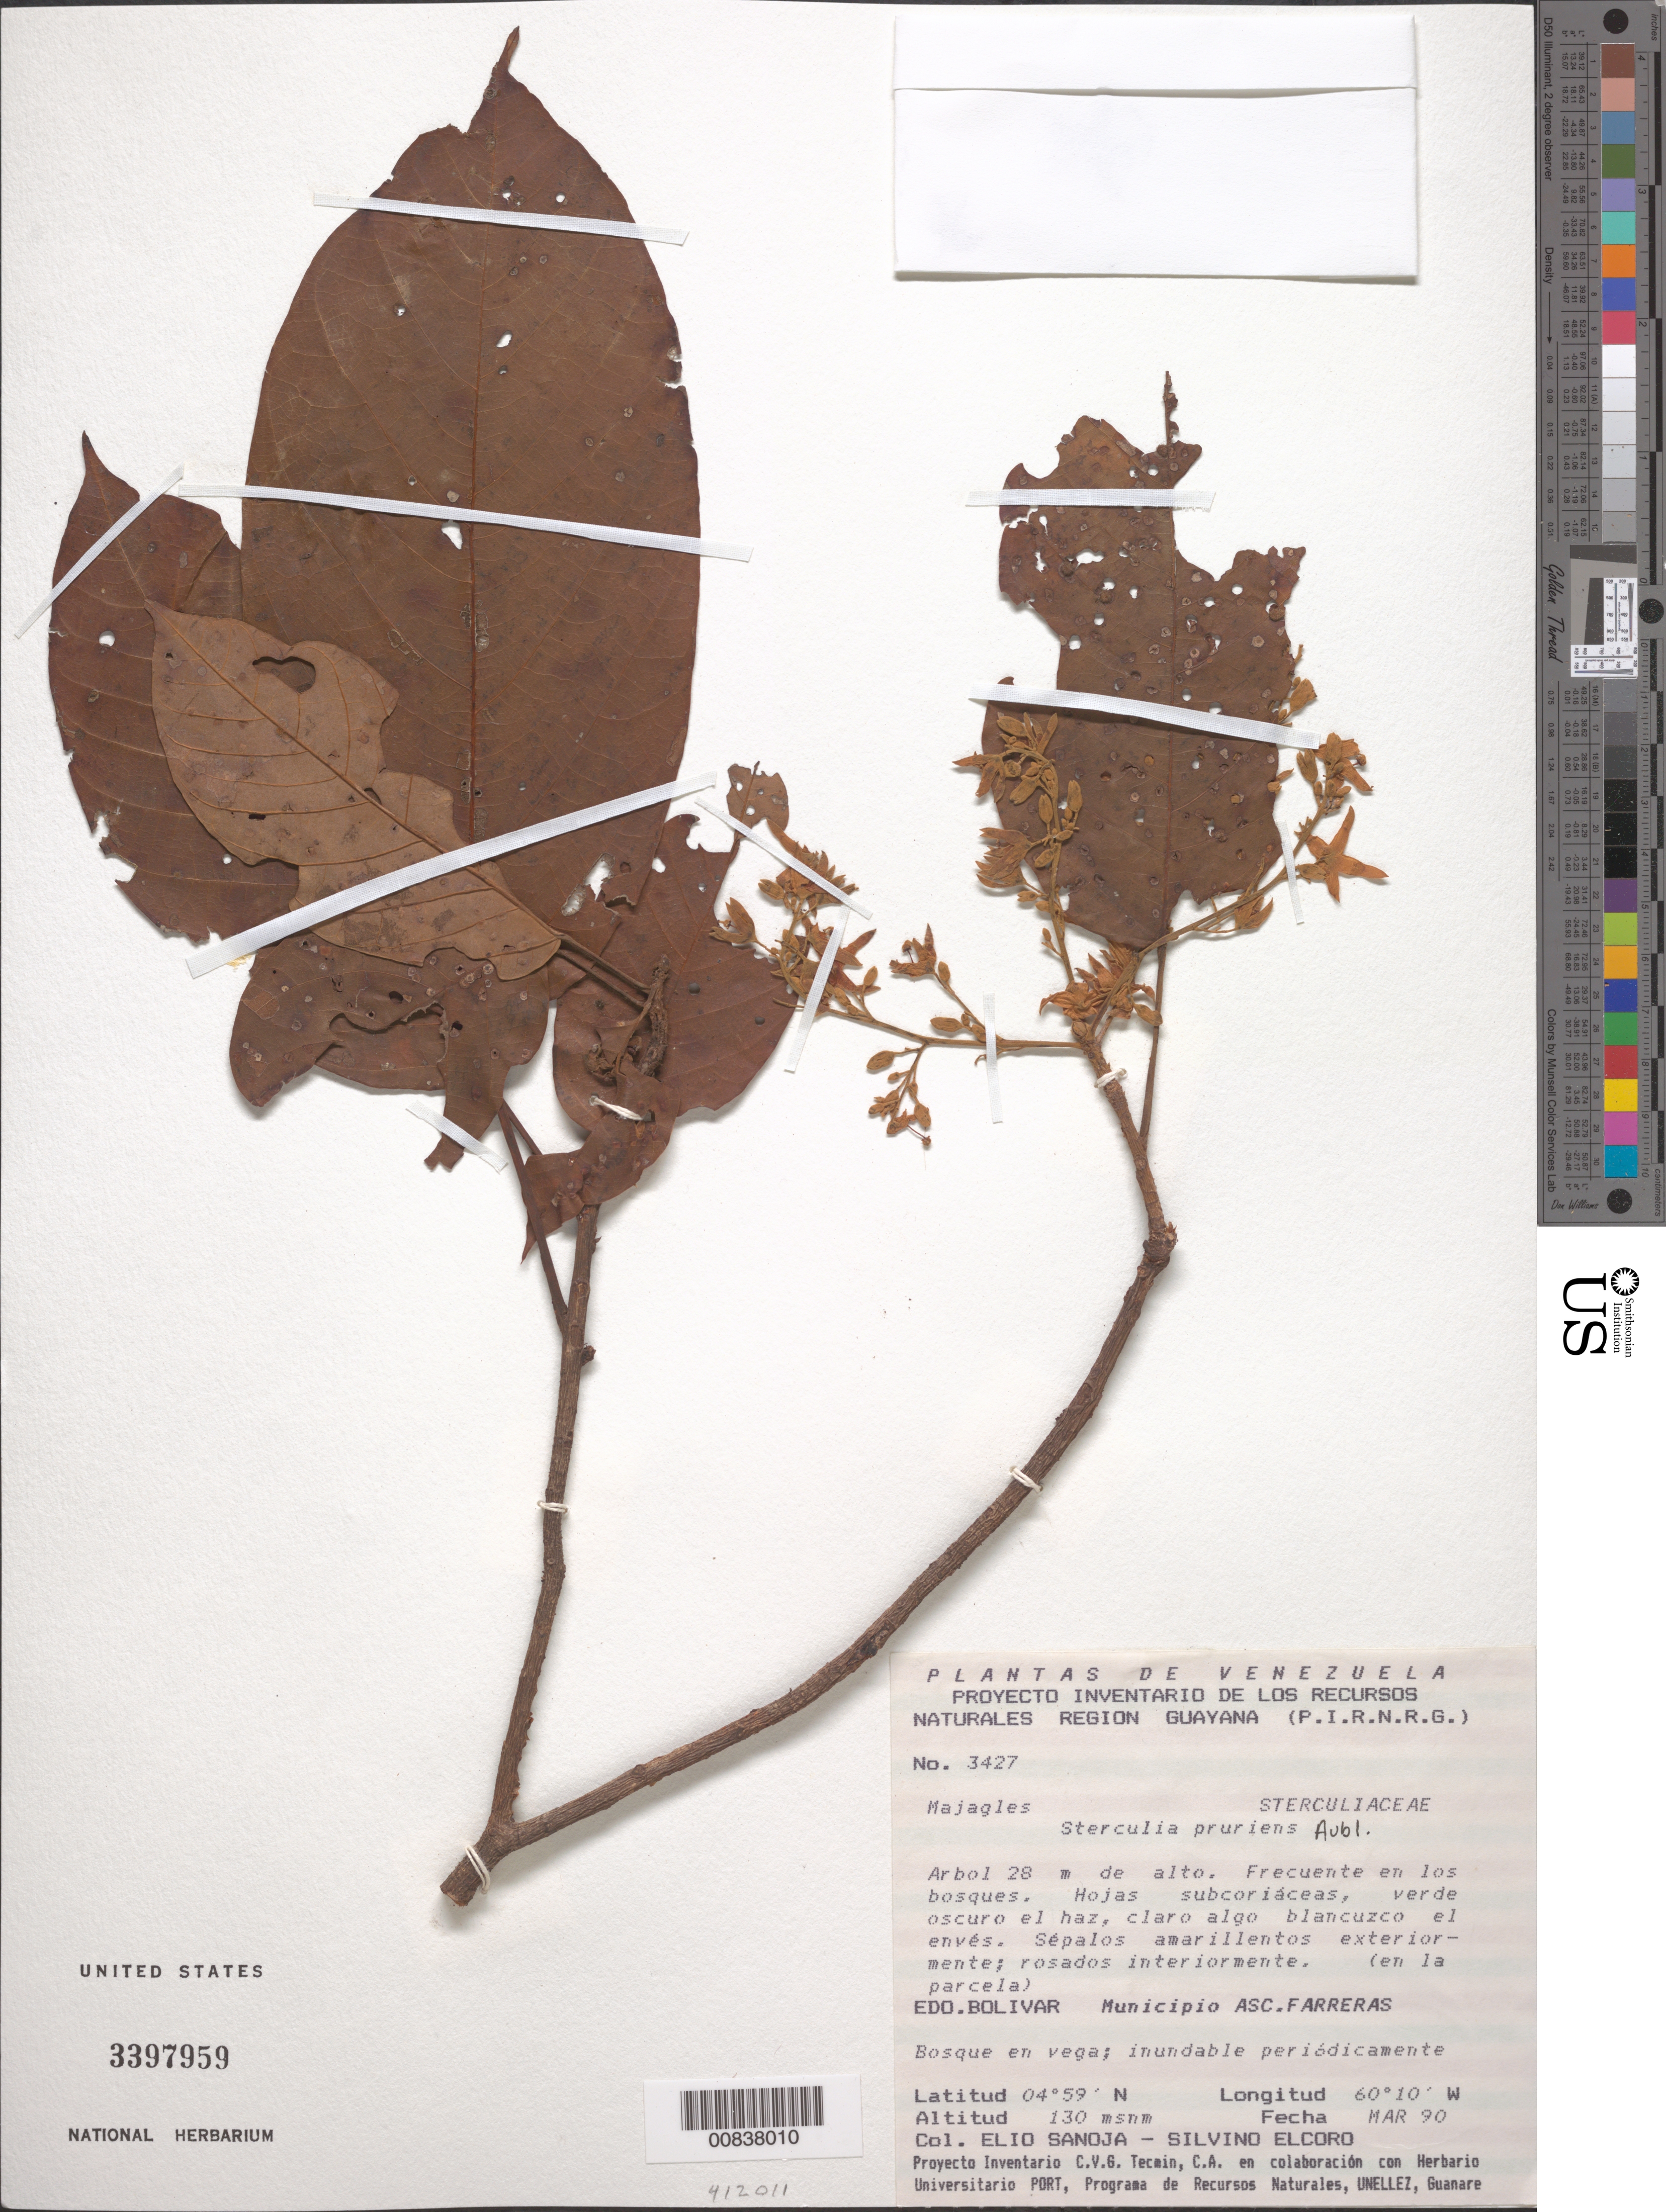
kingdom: Plantae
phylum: Tracheophyta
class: Magnoliopsida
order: Malvales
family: Malvaceae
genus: Sterculia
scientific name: Sterculia pruriens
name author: (Aubl.) K. Schum.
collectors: E. Sanoja & S. Elcoro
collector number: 3427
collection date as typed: Mar-90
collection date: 1990-03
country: Venezuela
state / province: Bolívar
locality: Mun. Asc. Farreras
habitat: Bosque en vega; inundable periodicamente; en los bosques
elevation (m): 130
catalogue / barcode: US 3397959